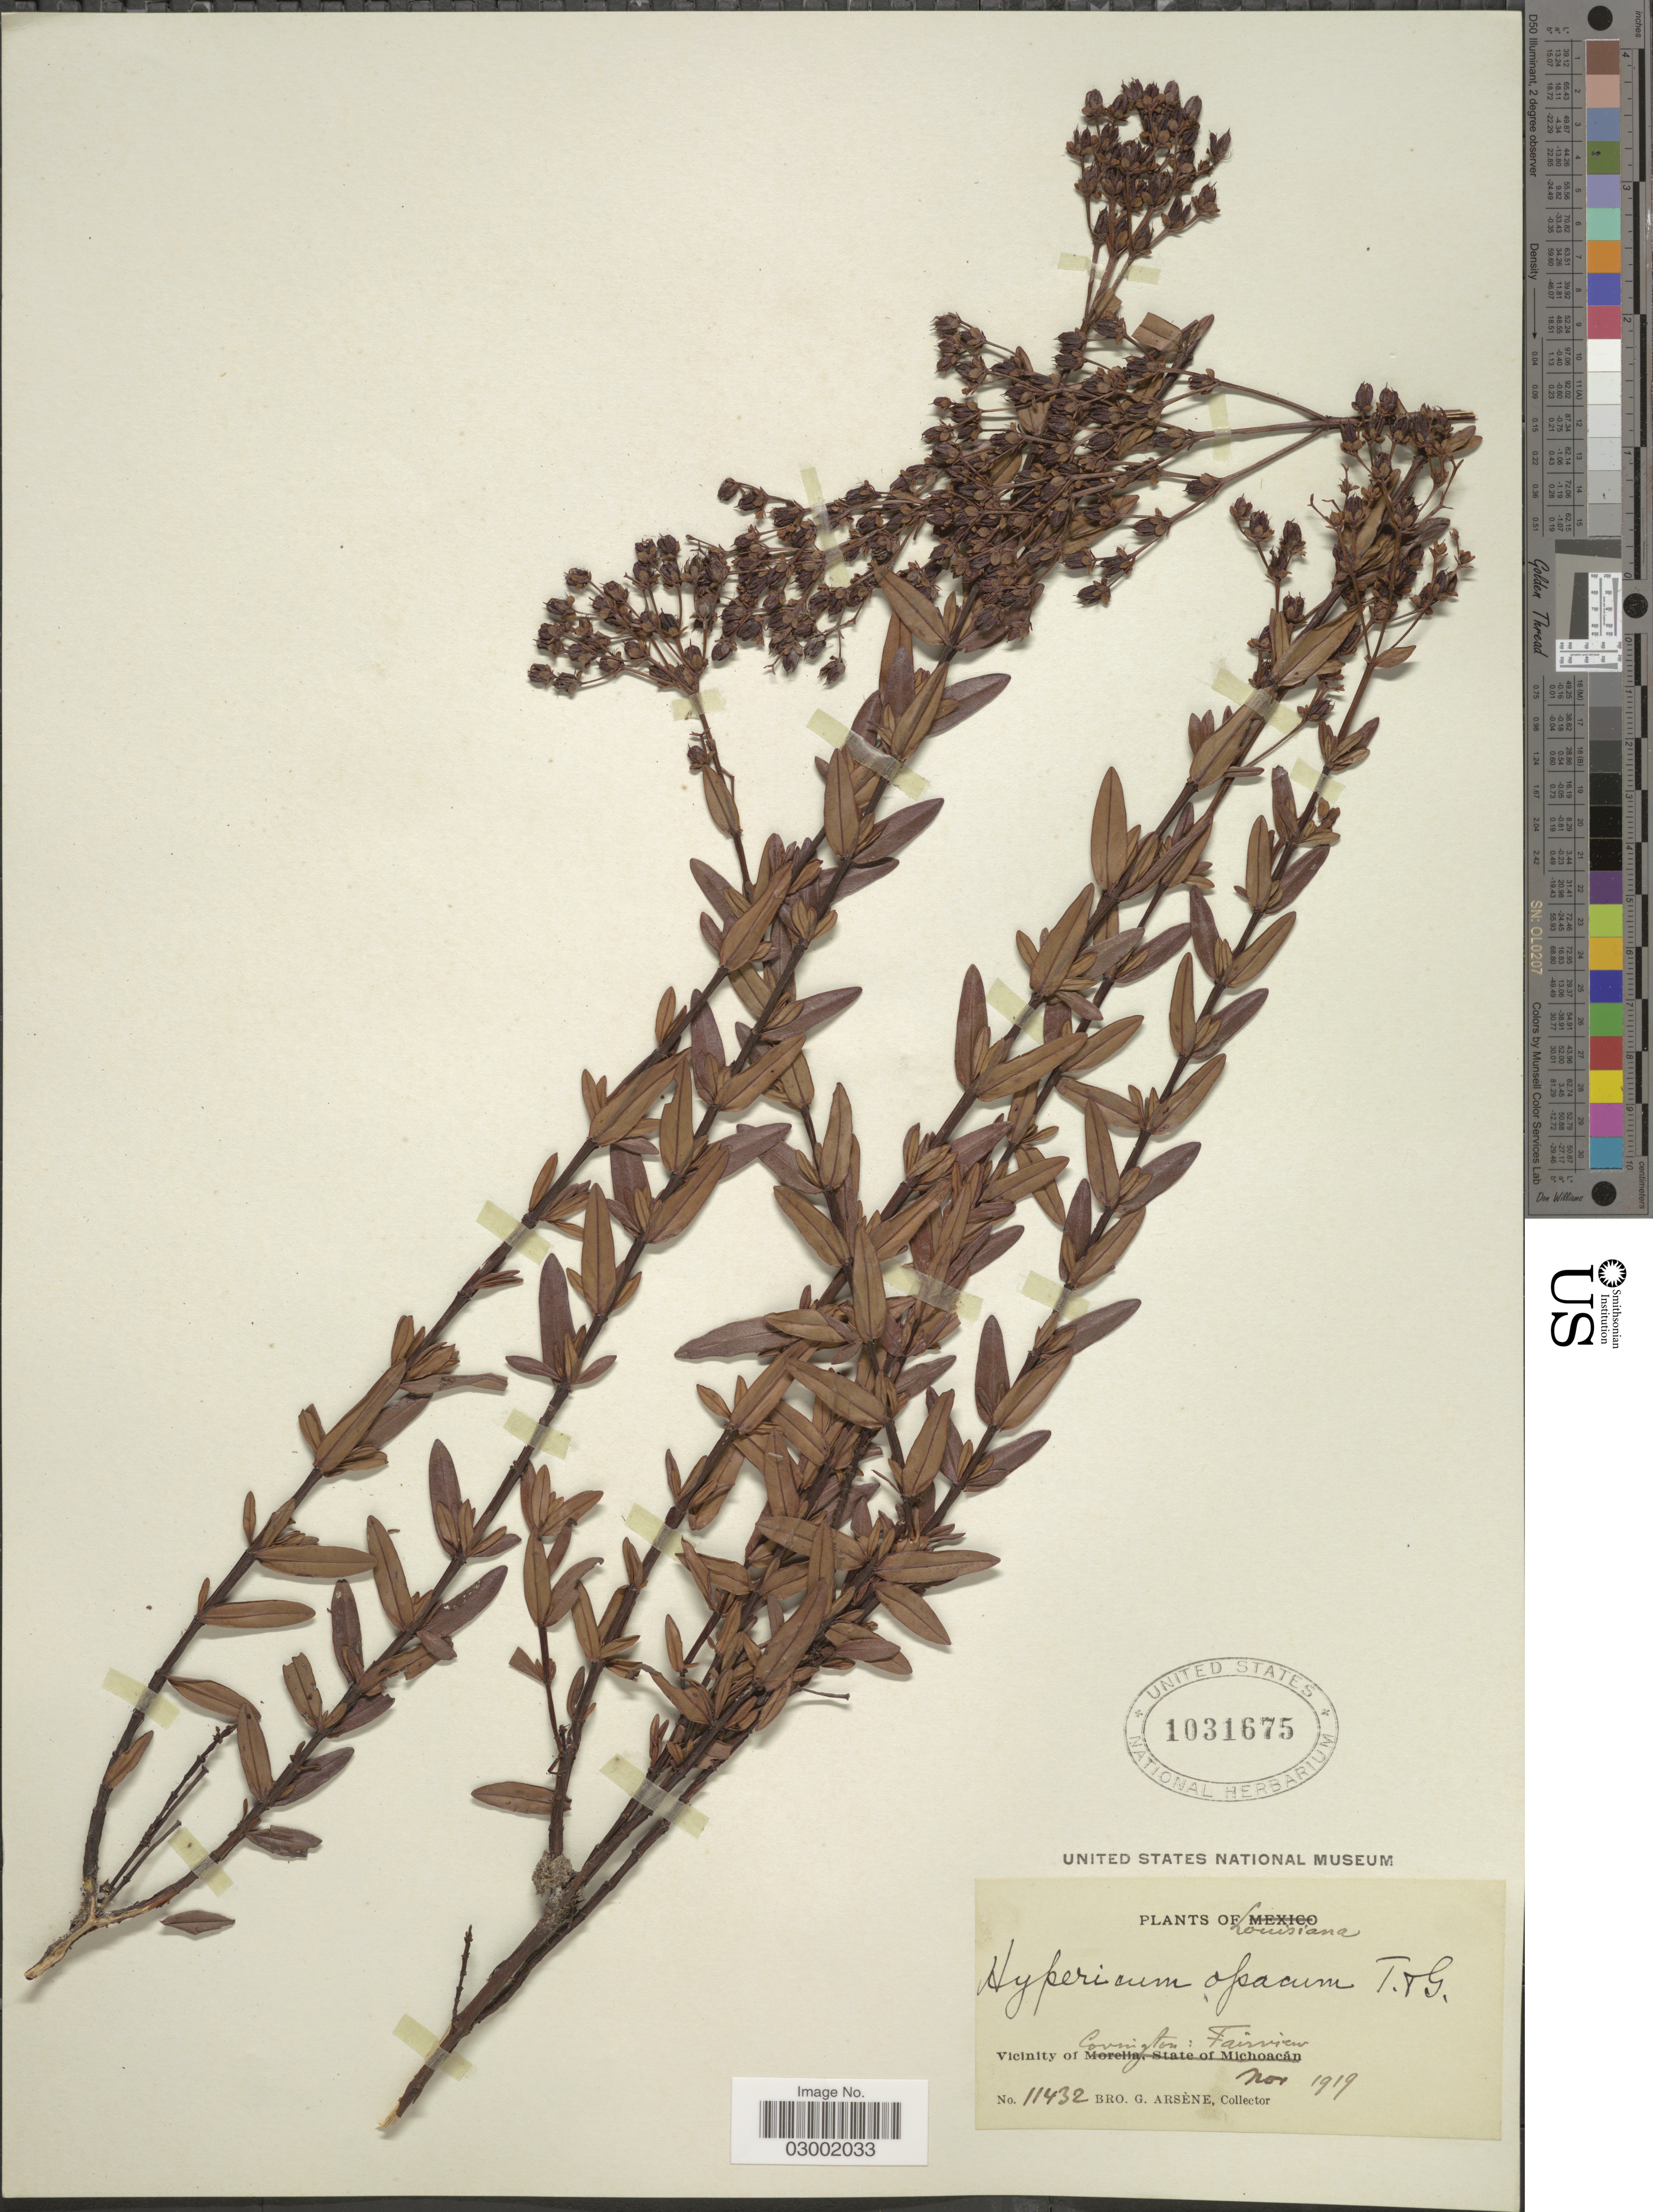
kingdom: Plantae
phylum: Tracheophyta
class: Magnoliopsida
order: Malpighiales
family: Hypericaceae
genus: Hypericum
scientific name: Hypericum opacum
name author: Torr. & A. Gray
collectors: Bro. G. Arsène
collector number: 11432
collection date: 1919-11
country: United States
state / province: Louisiana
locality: Vicinity of Covington: Fairview.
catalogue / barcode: US 1031675